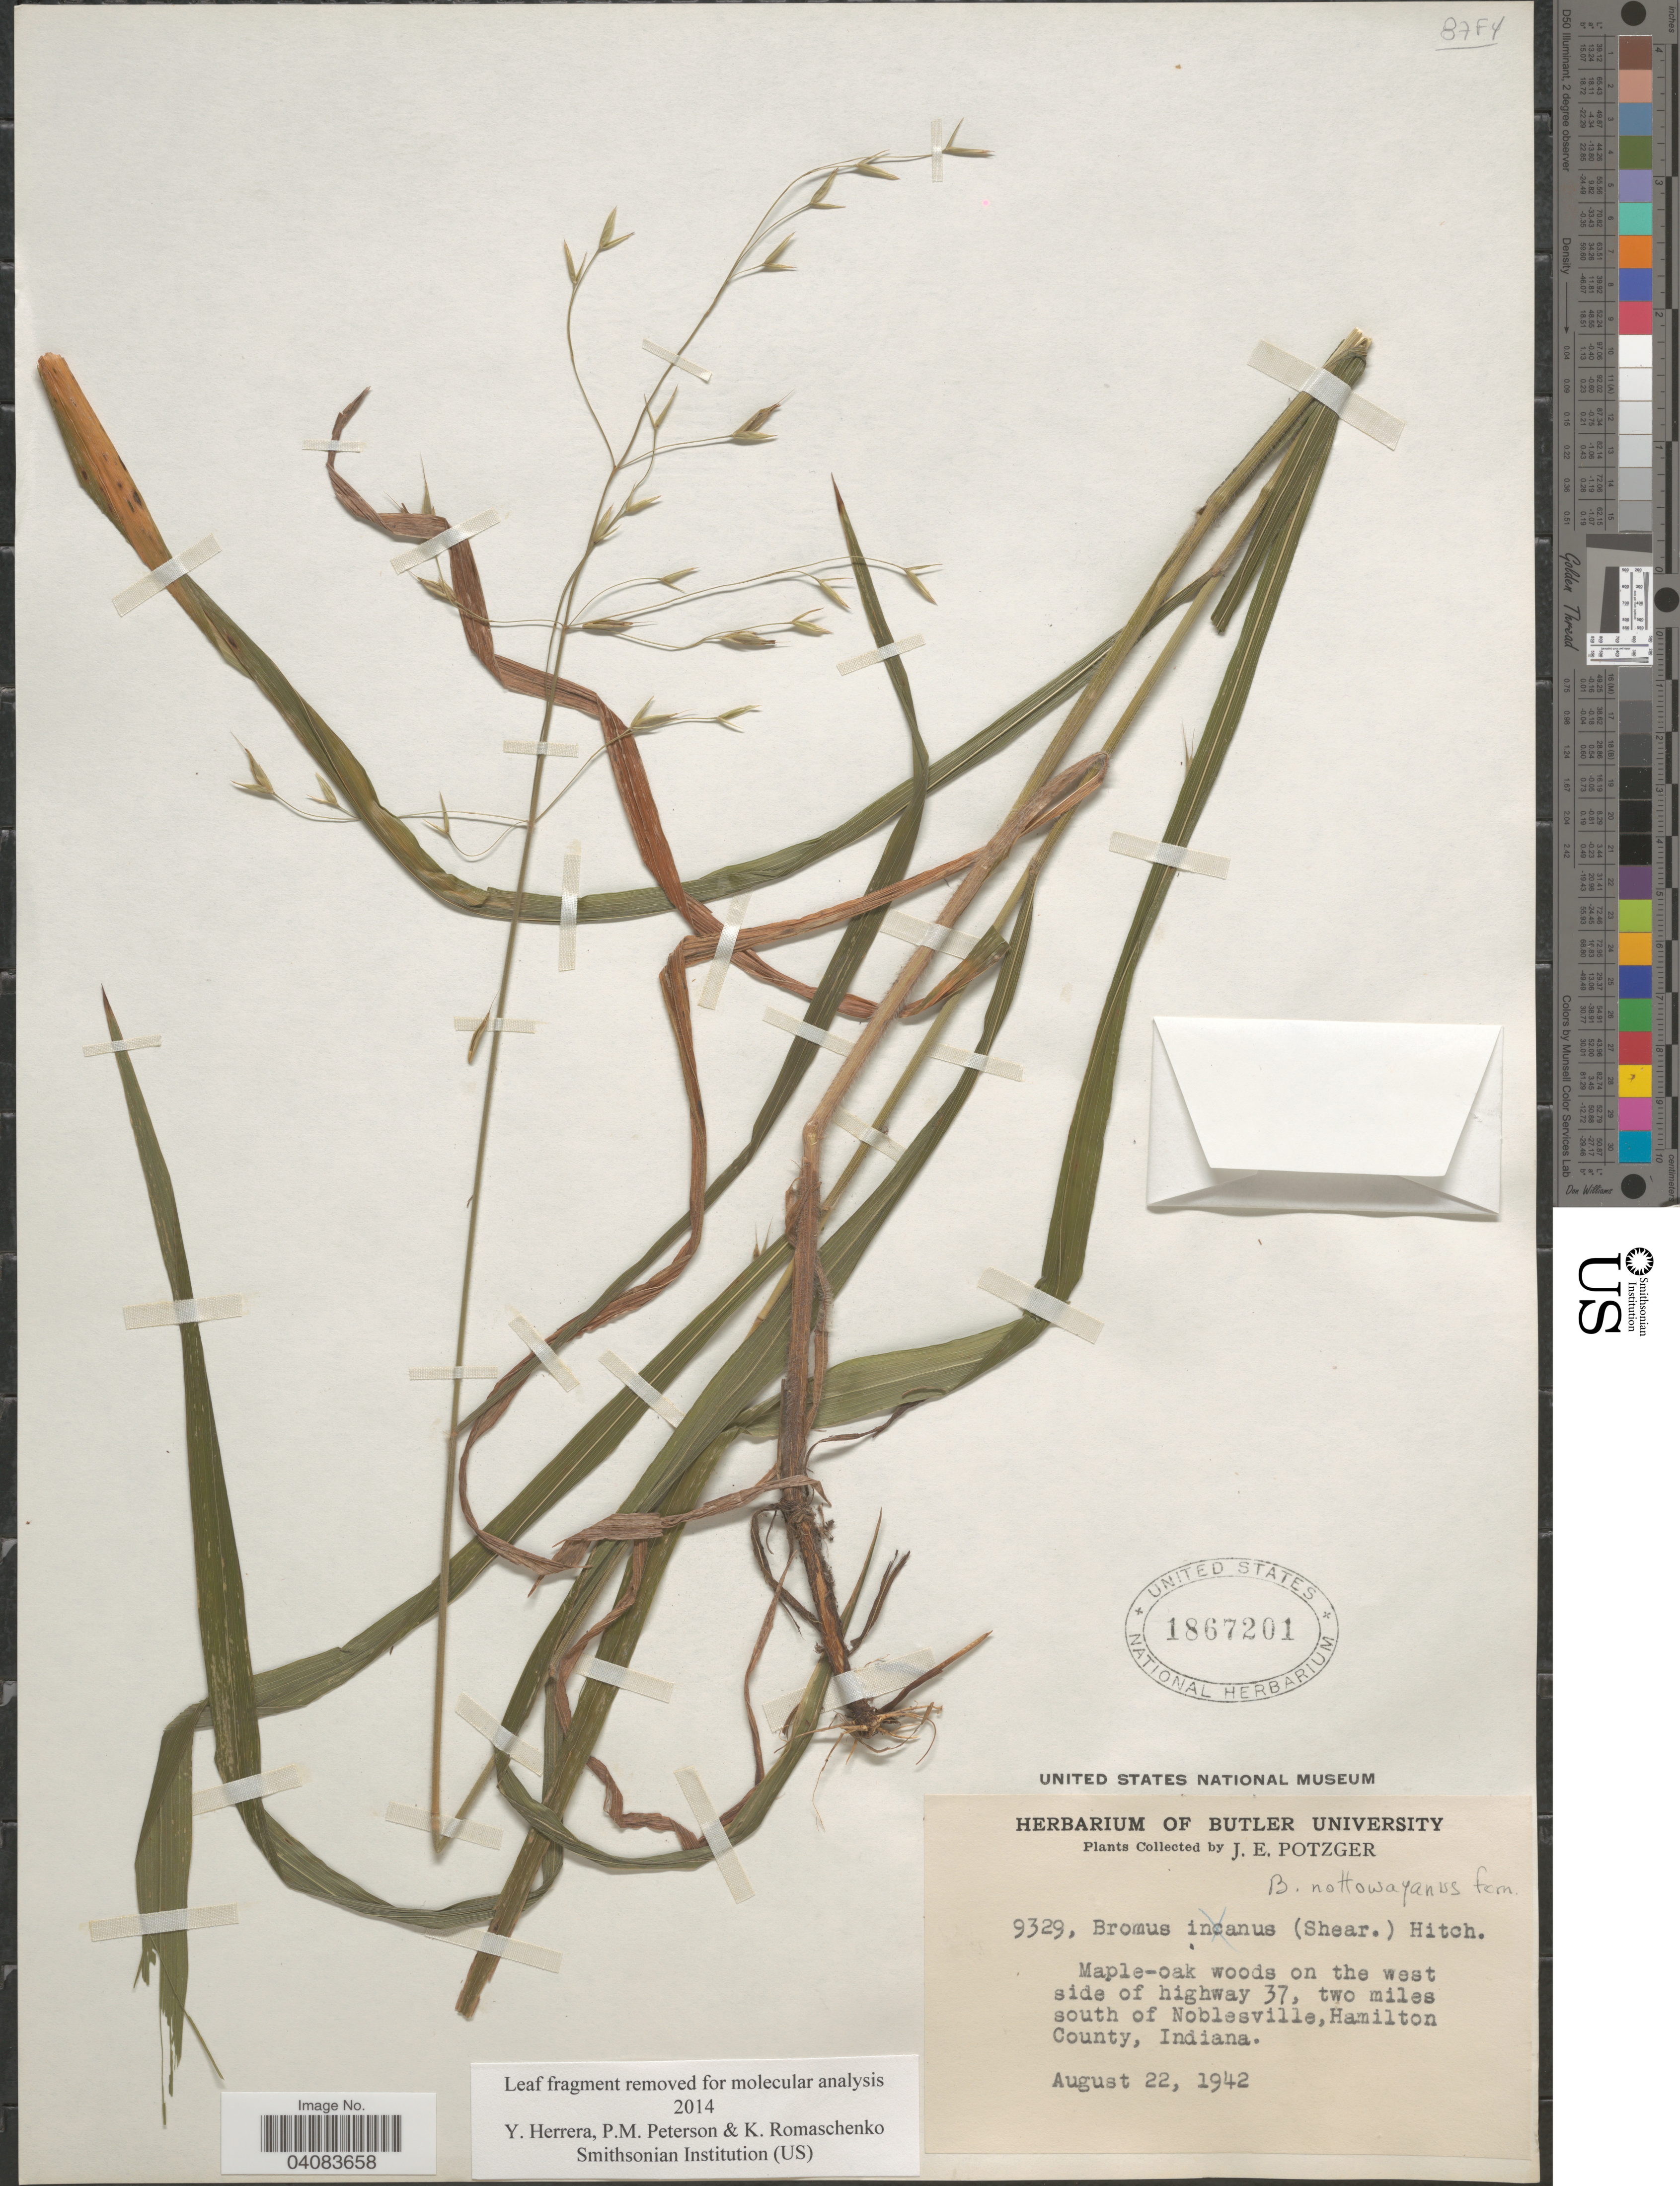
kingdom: Plantae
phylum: Tracheophyta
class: Liliopsida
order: Poales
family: Poaceae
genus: Bromus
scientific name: Bromus nottawayanus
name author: Fernald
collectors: J. Potzger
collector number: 9329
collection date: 1942-08-22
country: United States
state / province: Indiana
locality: Maple-oak woods on the west side of highway 37, two miles south of Noblesville, Hamilton County.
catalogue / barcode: US 1867201